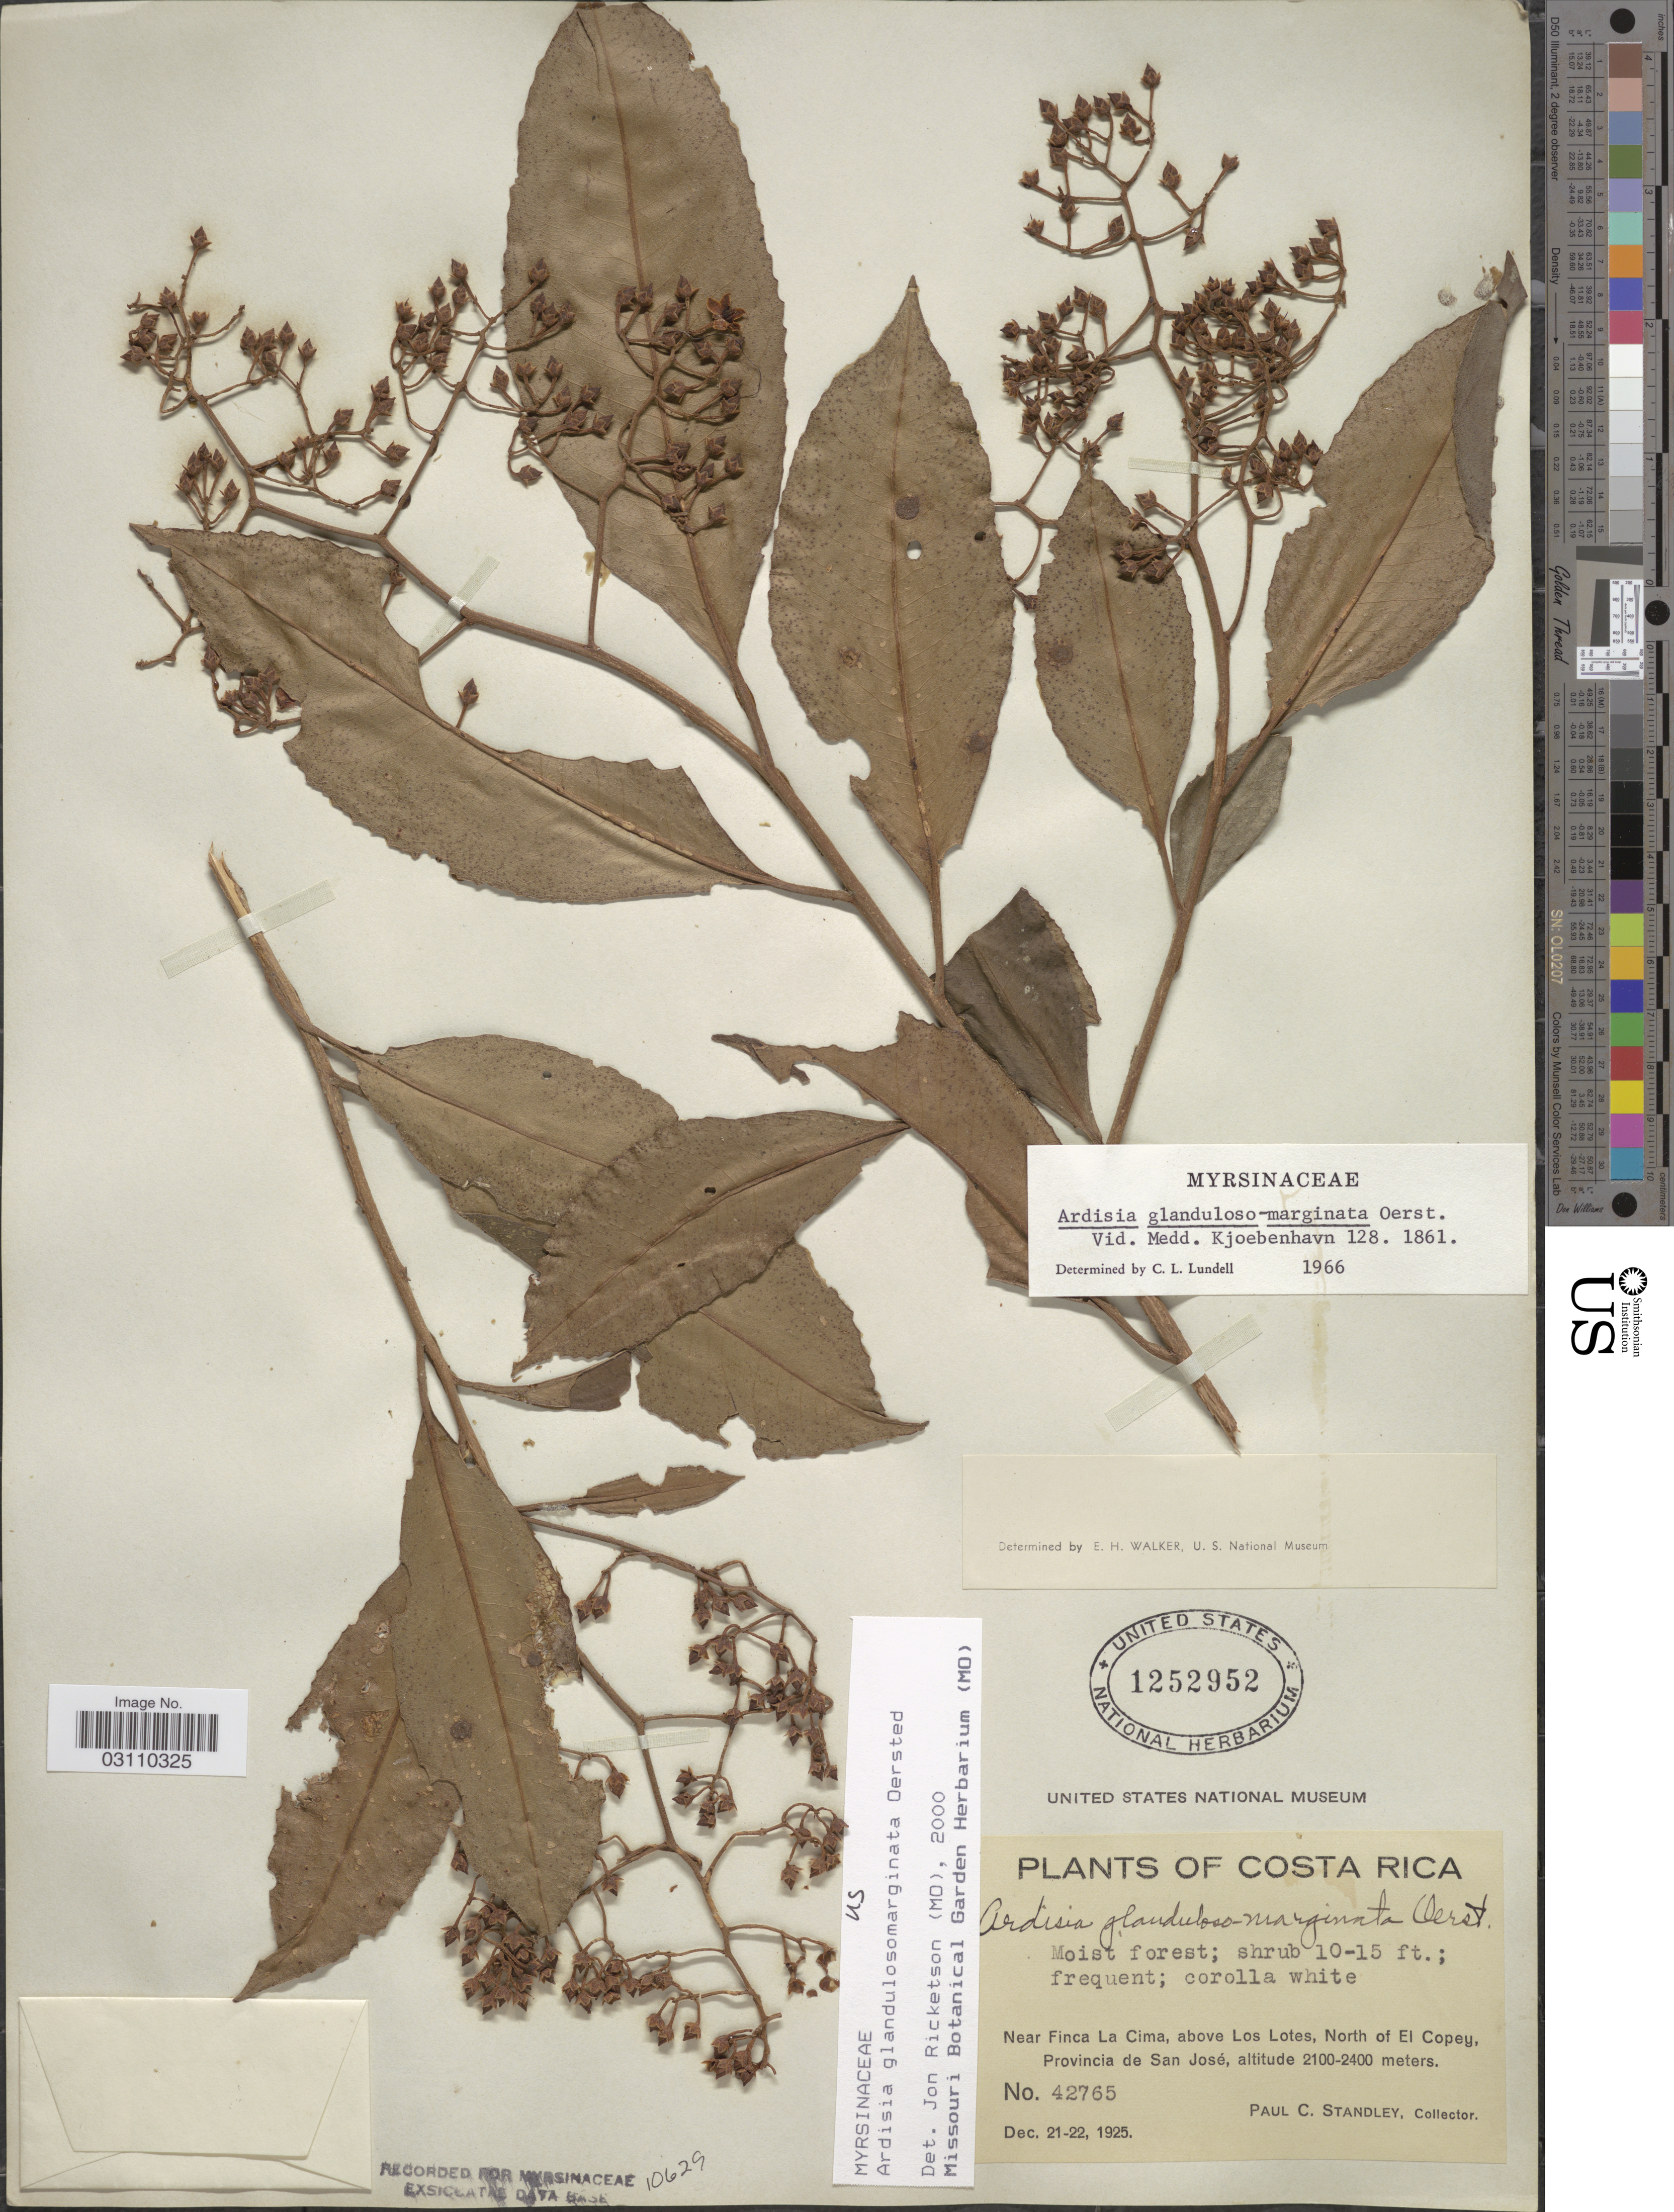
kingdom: Plantae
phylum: Tracheophyta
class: Magnoliopsida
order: Ericales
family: Primulaceae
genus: Ardisia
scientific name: Ardisia glandulosa-marginata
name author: Oerst.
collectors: P. C. Standley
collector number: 42765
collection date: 1925-12-21/1925-12-22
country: Costa Rica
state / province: San José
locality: Near Finca La Cima, above Los Lotes, North of El Copey.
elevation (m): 2100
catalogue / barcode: US 1252952